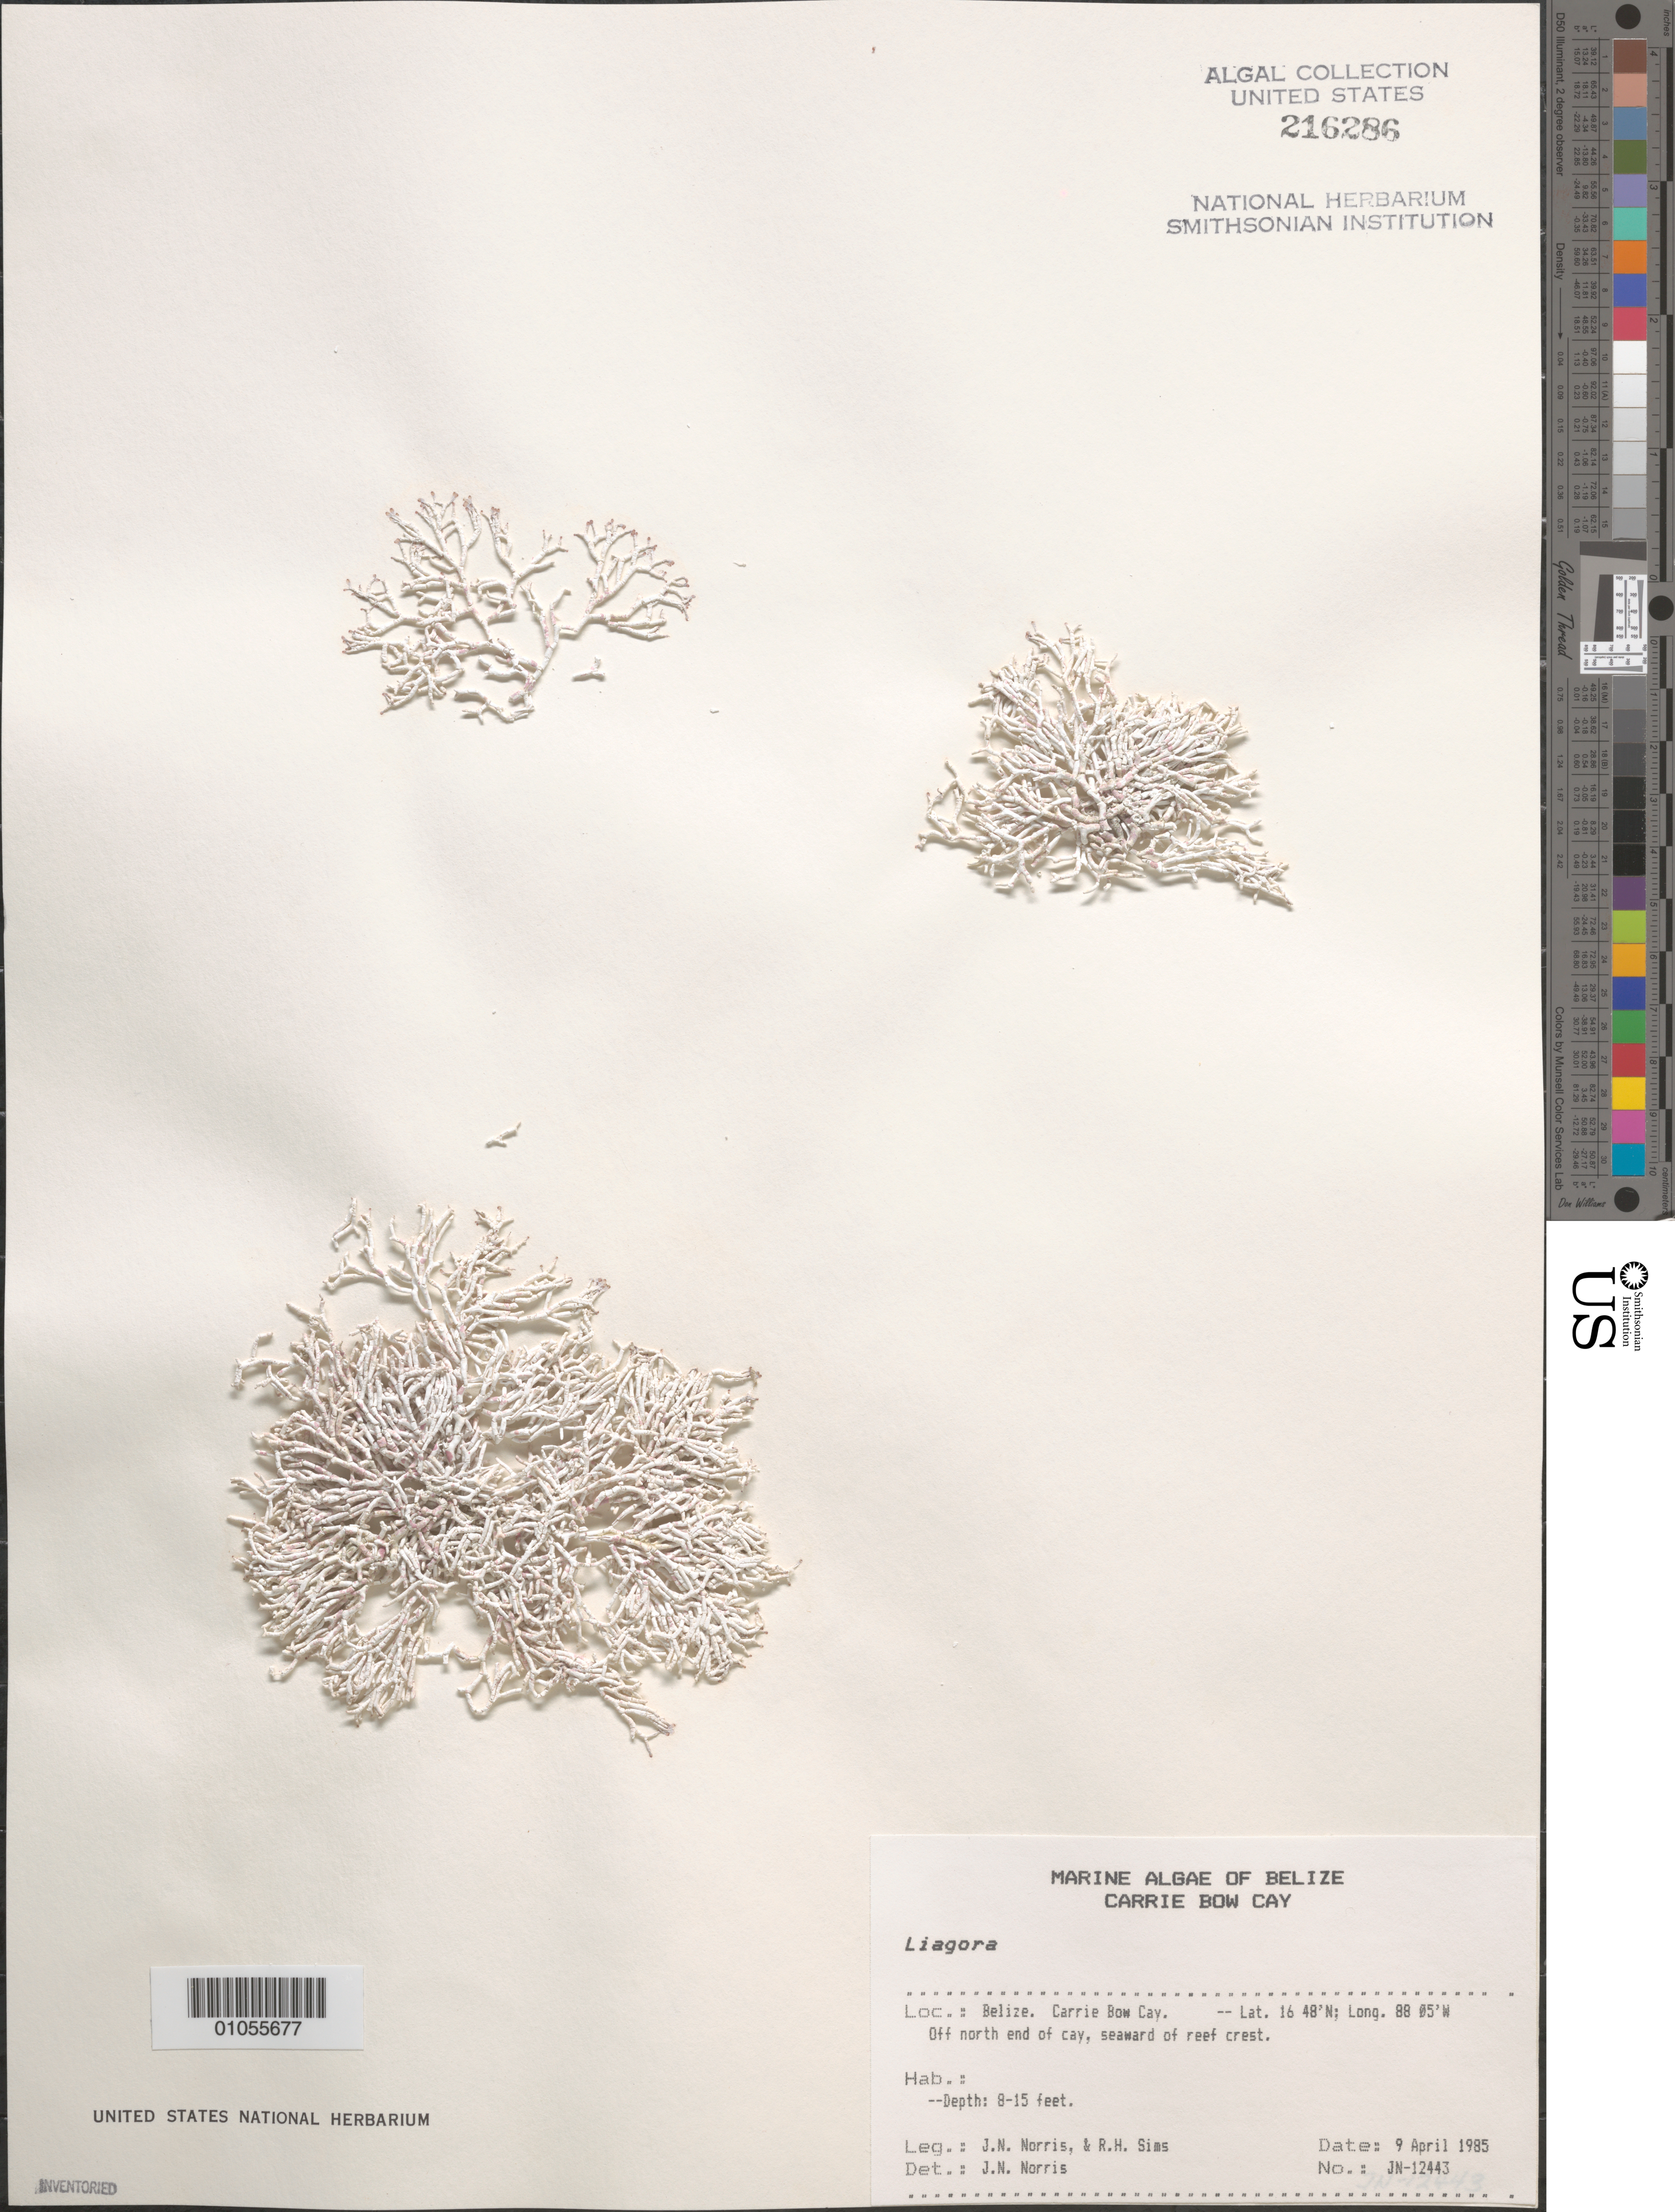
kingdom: Plantae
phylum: Rhodophyta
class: Florideophyceae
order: Nemaliales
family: Liagoraceae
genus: Liagora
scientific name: Liagora sp.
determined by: Norris, James N.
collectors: J. N. Norris & R. H. Sims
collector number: JN-12443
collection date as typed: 09 Apr 1985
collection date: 1985-04-09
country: Belize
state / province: Stann Creek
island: Carrie Bow Cay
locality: Off north end of cay, seaward of reef crest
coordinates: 16 48'N, 88 05'W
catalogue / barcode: US 216286